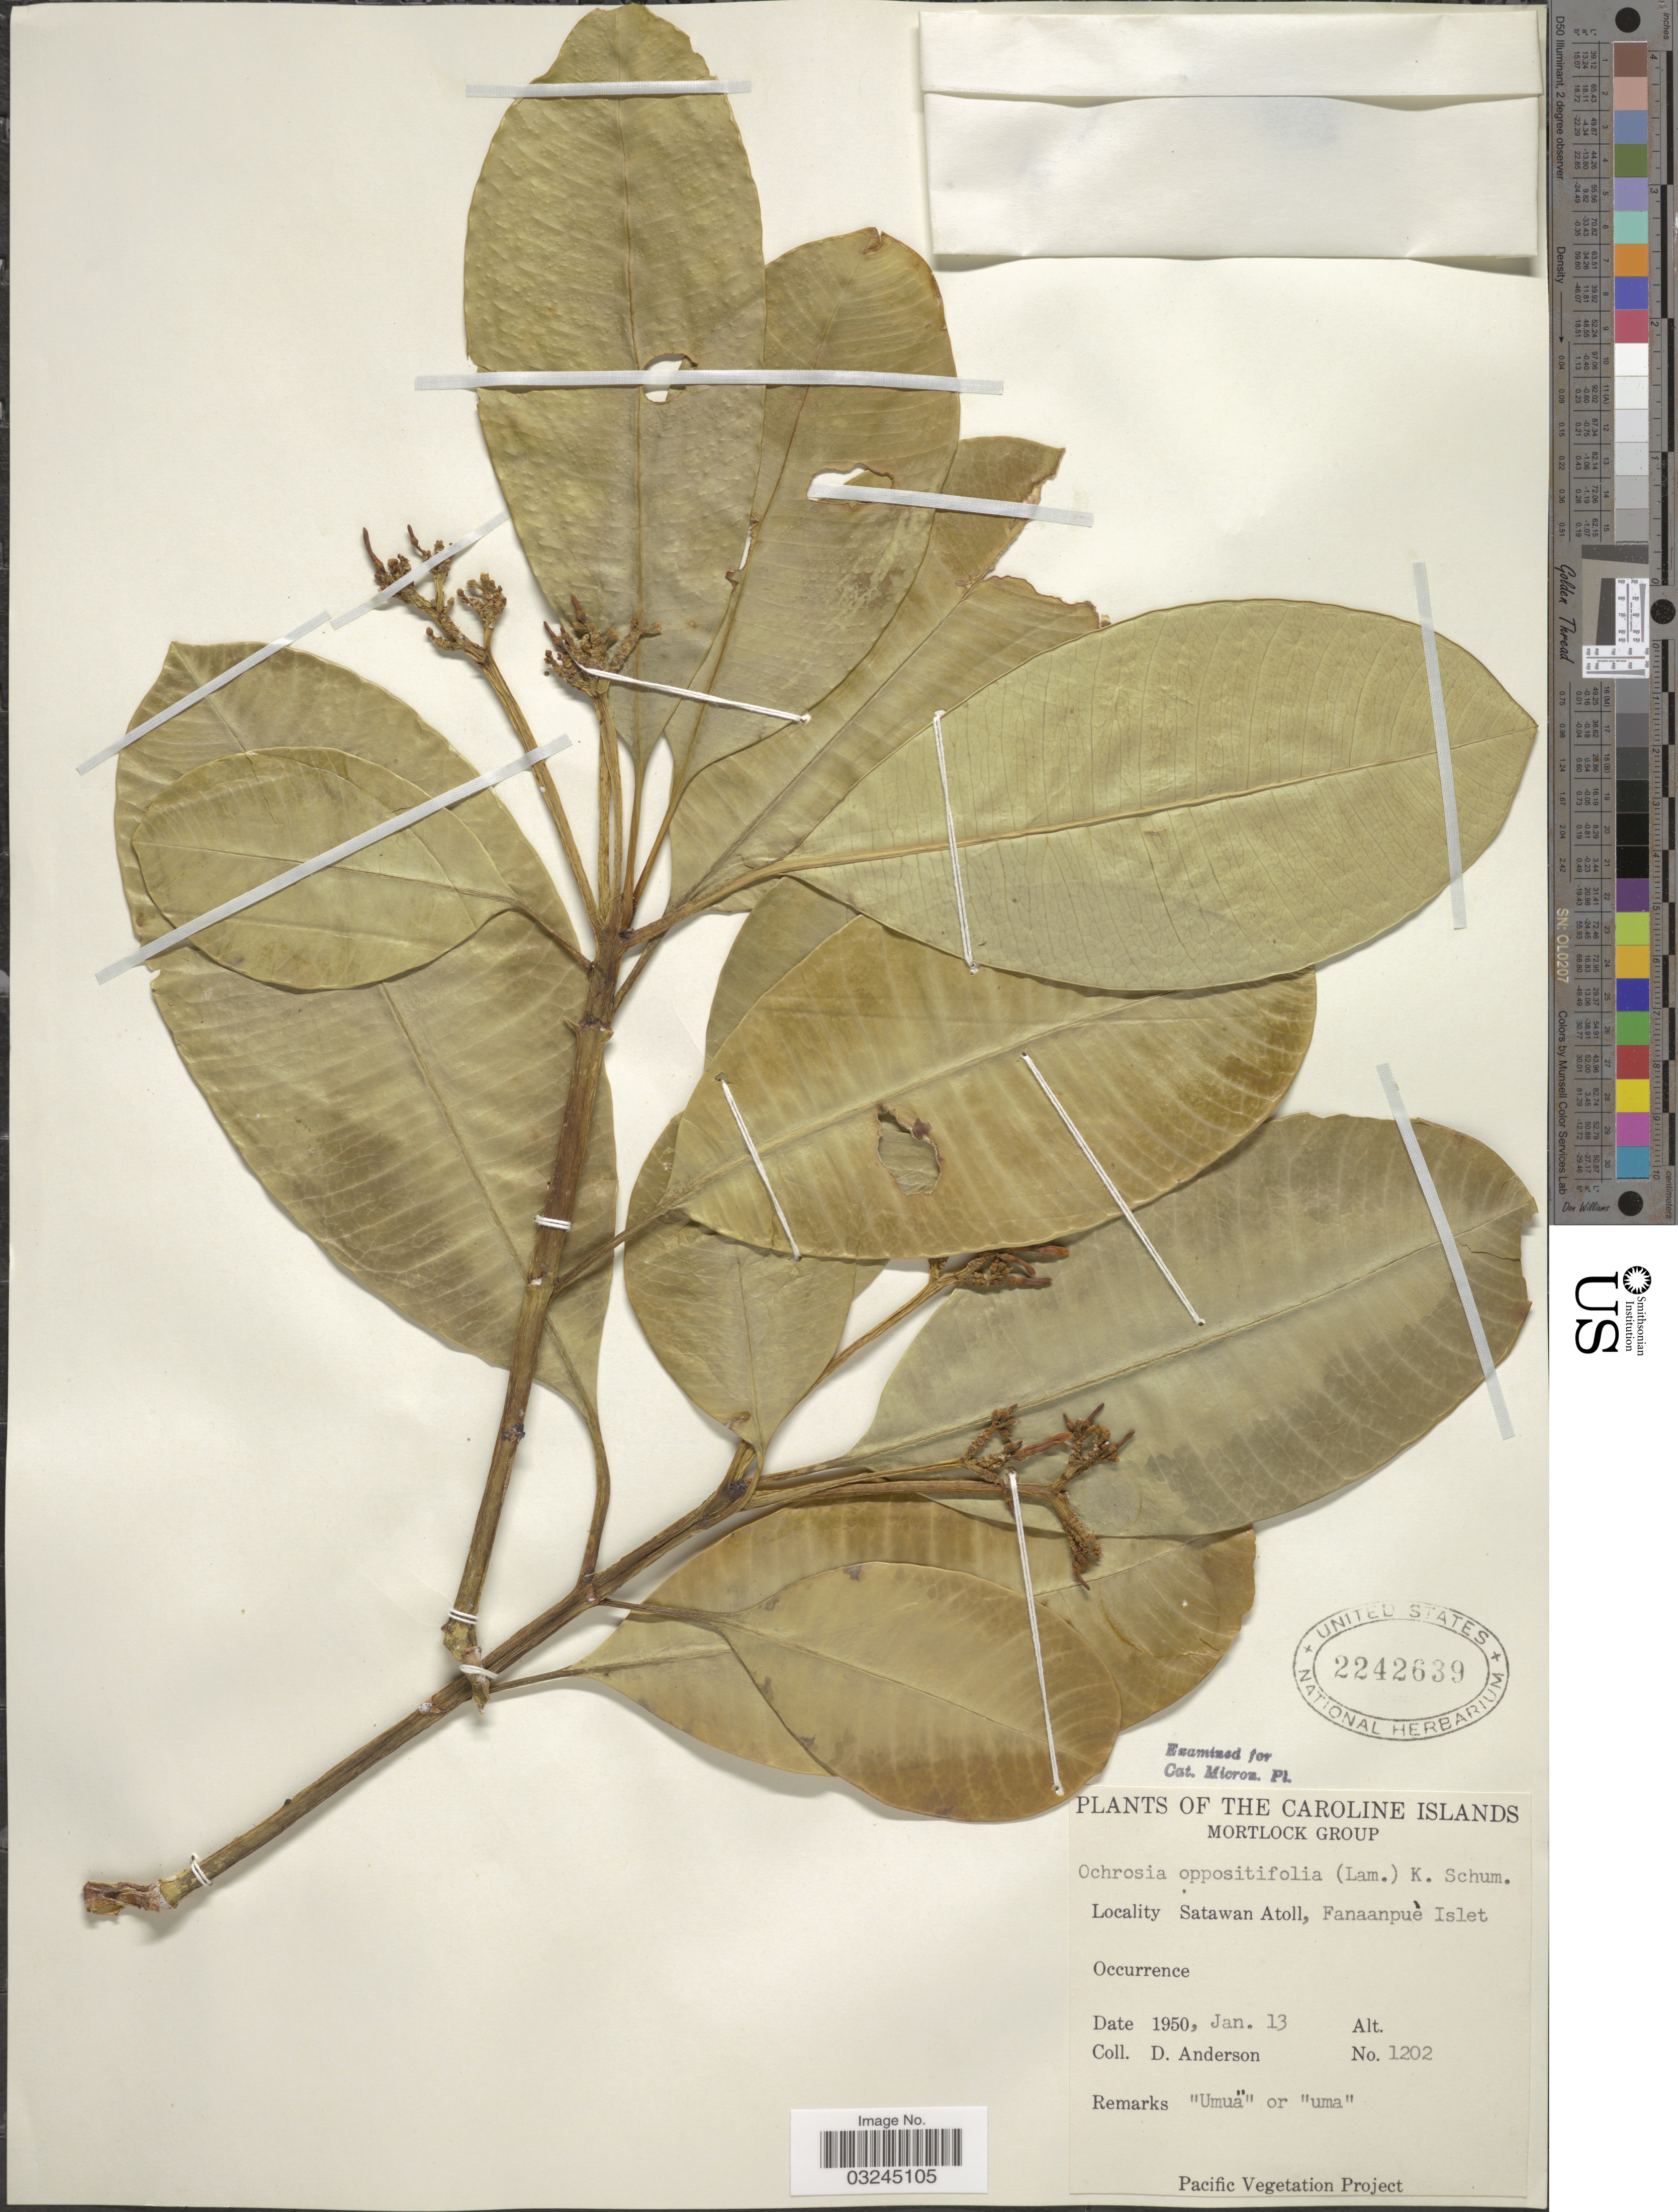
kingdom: Plantae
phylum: Tracheophyta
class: Magnoliopsida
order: Gentianales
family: Apocynaceae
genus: Ochrosia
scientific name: Ochrosia oppositifolia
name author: (Lam.) K. Schum.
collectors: D. Anderson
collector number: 1202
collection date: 1950-01-13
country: Micronesia, Federated States of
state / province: Truk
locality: The Caroline Islands. Mortlock Group. Satawan Atoll, Fanaanpuè Islet.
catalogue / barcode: US 2242639